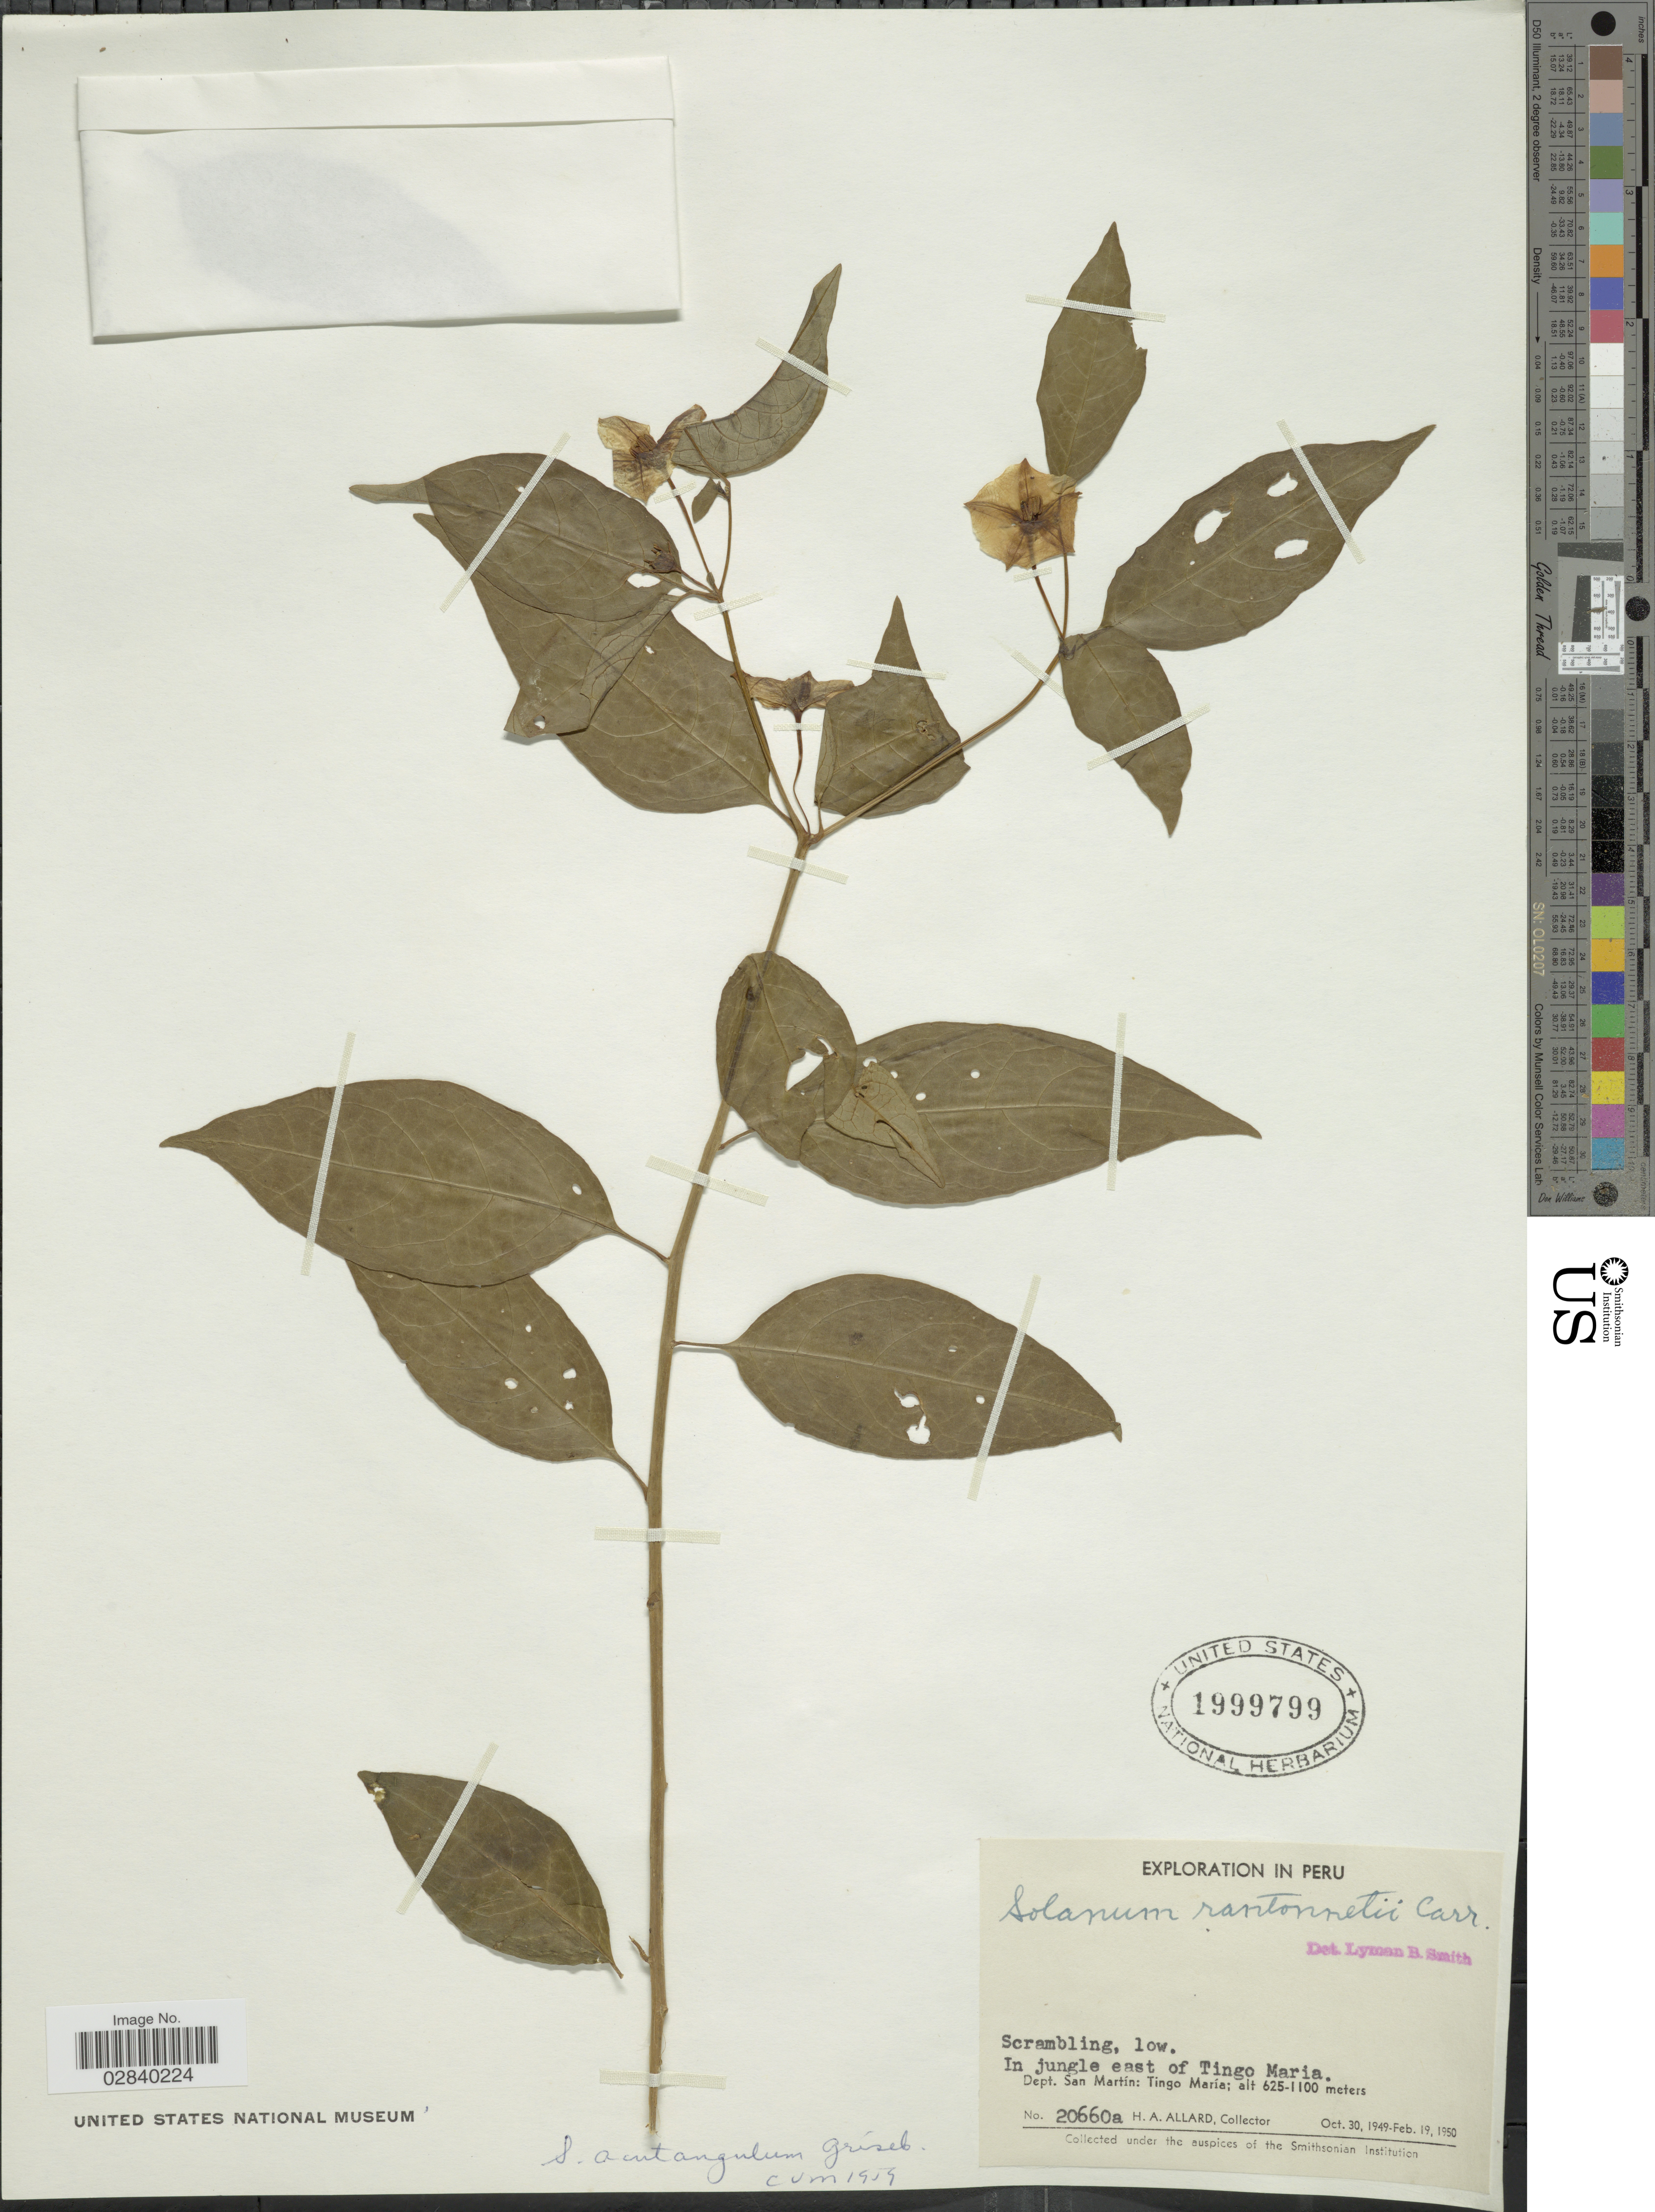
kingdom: Plantae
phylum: Tracheophyta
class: Magnoliopsida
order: Solanales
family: Solanaceae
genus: Lycianthes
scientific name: Lycianthes leptocaulis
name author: (Rusby) Rusby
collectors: H. A. Allard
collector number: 20660a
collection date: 1949-10-30/1950-02-19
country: Peru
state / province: San Martín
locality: In jungle east of Tingo Maria. Dept. San Martín: Tingo María.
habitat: in jungle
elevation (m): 625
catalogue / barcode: US 1999799